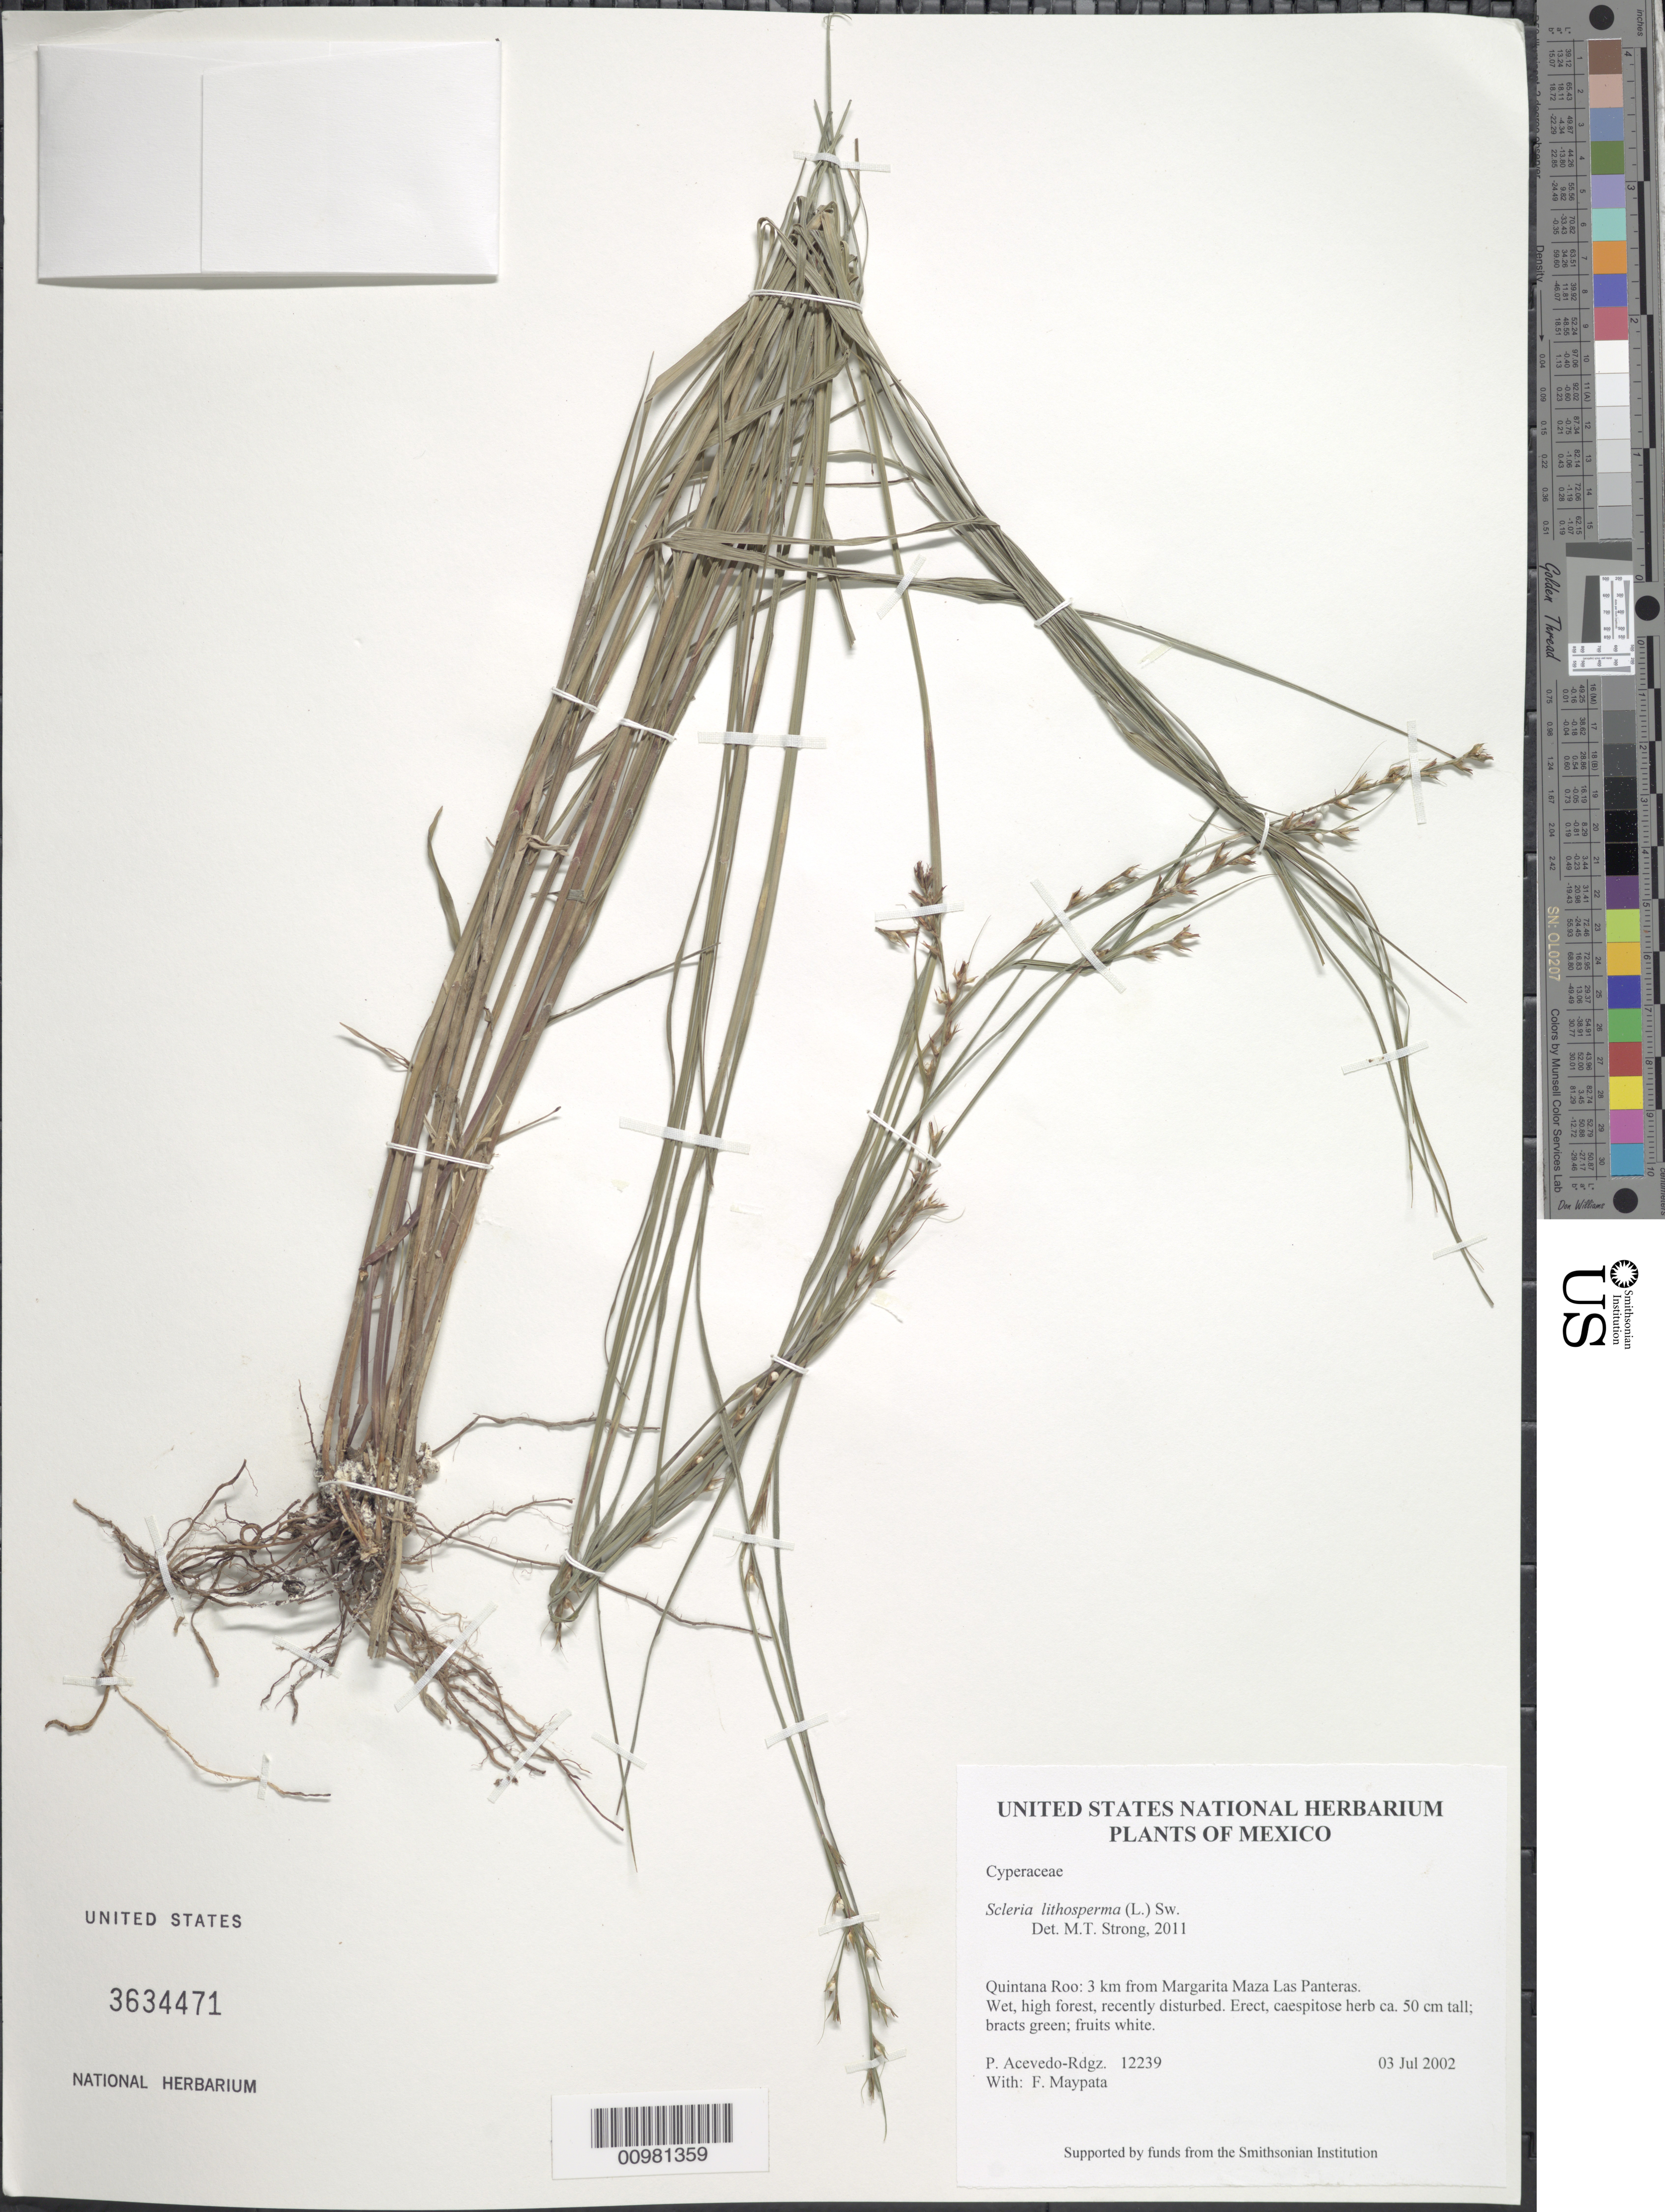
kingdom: Plantae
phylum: Tracheophyta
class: Liliopsida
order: Poales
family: Cyperaceae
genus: Scleria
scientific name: Scleria lithosperma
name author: (L.) Sw.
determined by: Strong, M. T., (US), Smithsonian Institution - National Museum of Natural History (UNITED STATES)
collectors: P. Acevedo-Rodr. & F. Maypata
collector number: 12239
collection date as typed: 03 Jul 2002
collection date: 2002-07-03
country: Mexico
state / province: Quintana Roo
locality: Quintana Roo: 3 km from Margarita Maza Las Panteras.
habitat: Wet, high forest, recently disturbed.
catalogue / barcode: US 3634471